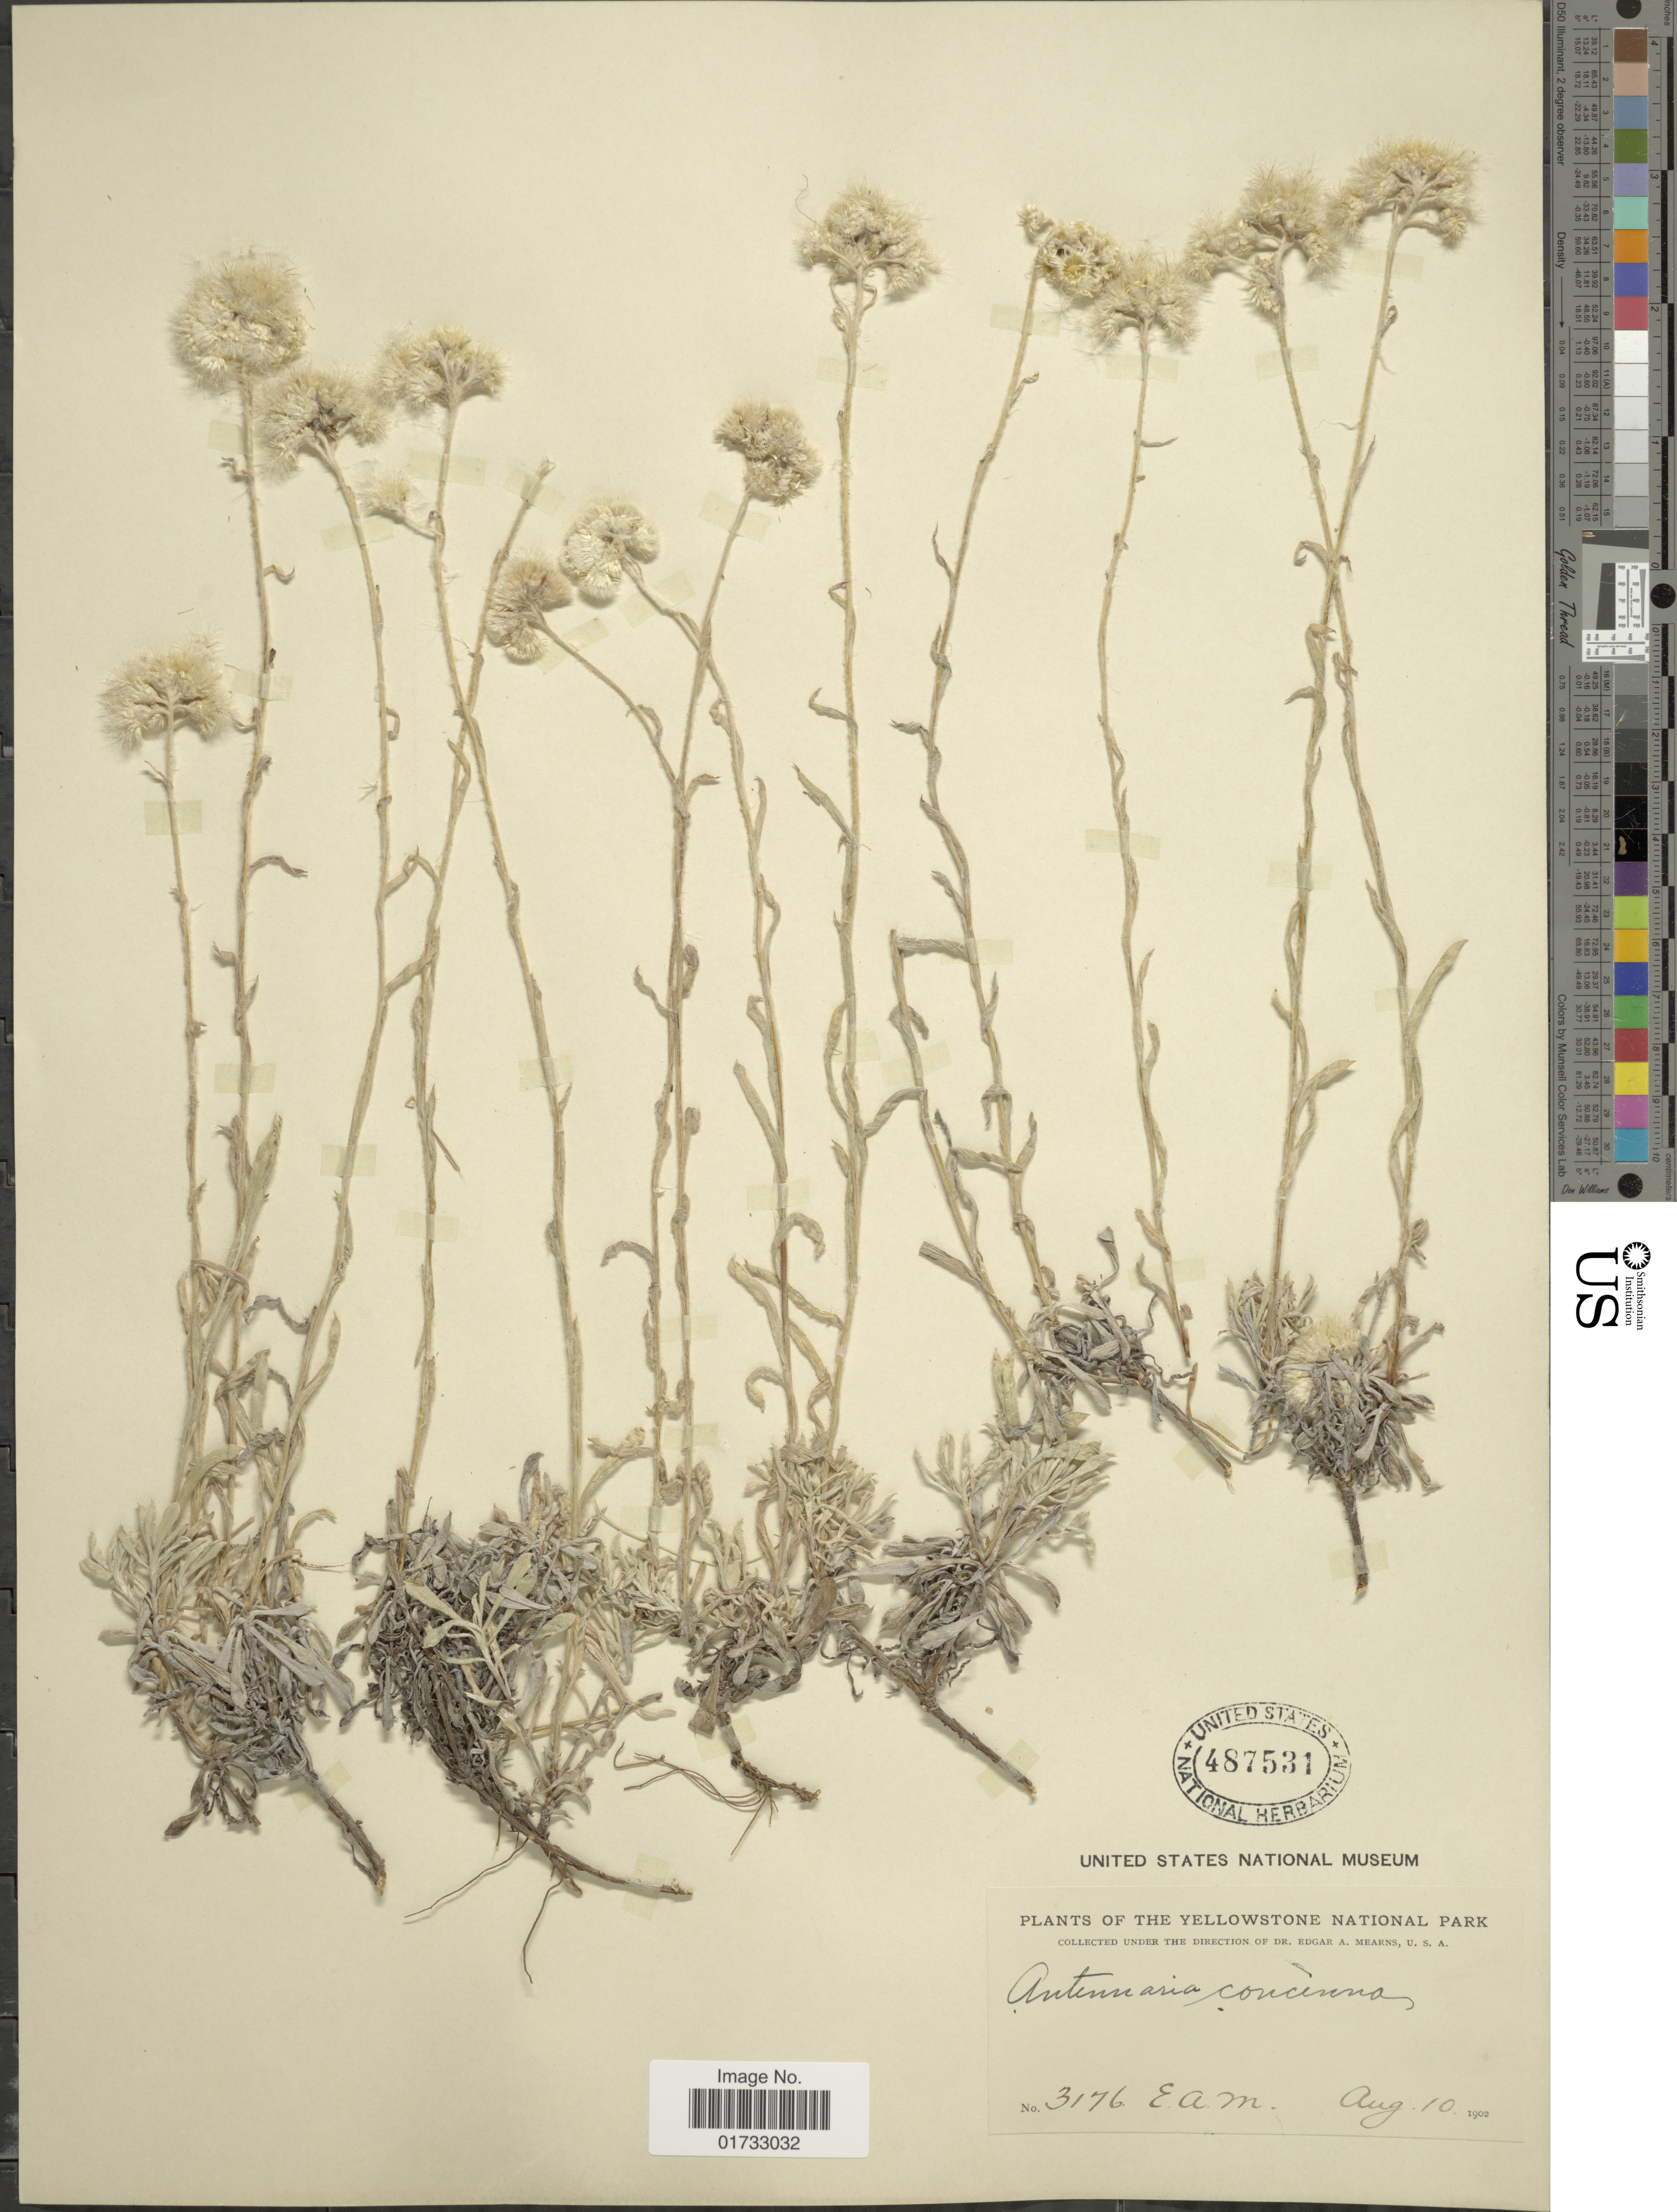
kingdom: Plantae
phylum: Tracheophyta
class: Magnoliopsida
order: Asterales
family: Asteraceae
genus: Antennaria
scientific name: Antennaria rosea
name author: Greene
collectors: E. A. Mearns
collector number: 3176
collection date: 1902-08-10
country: United States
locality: Yellowstone National Park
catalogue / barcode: US 487531